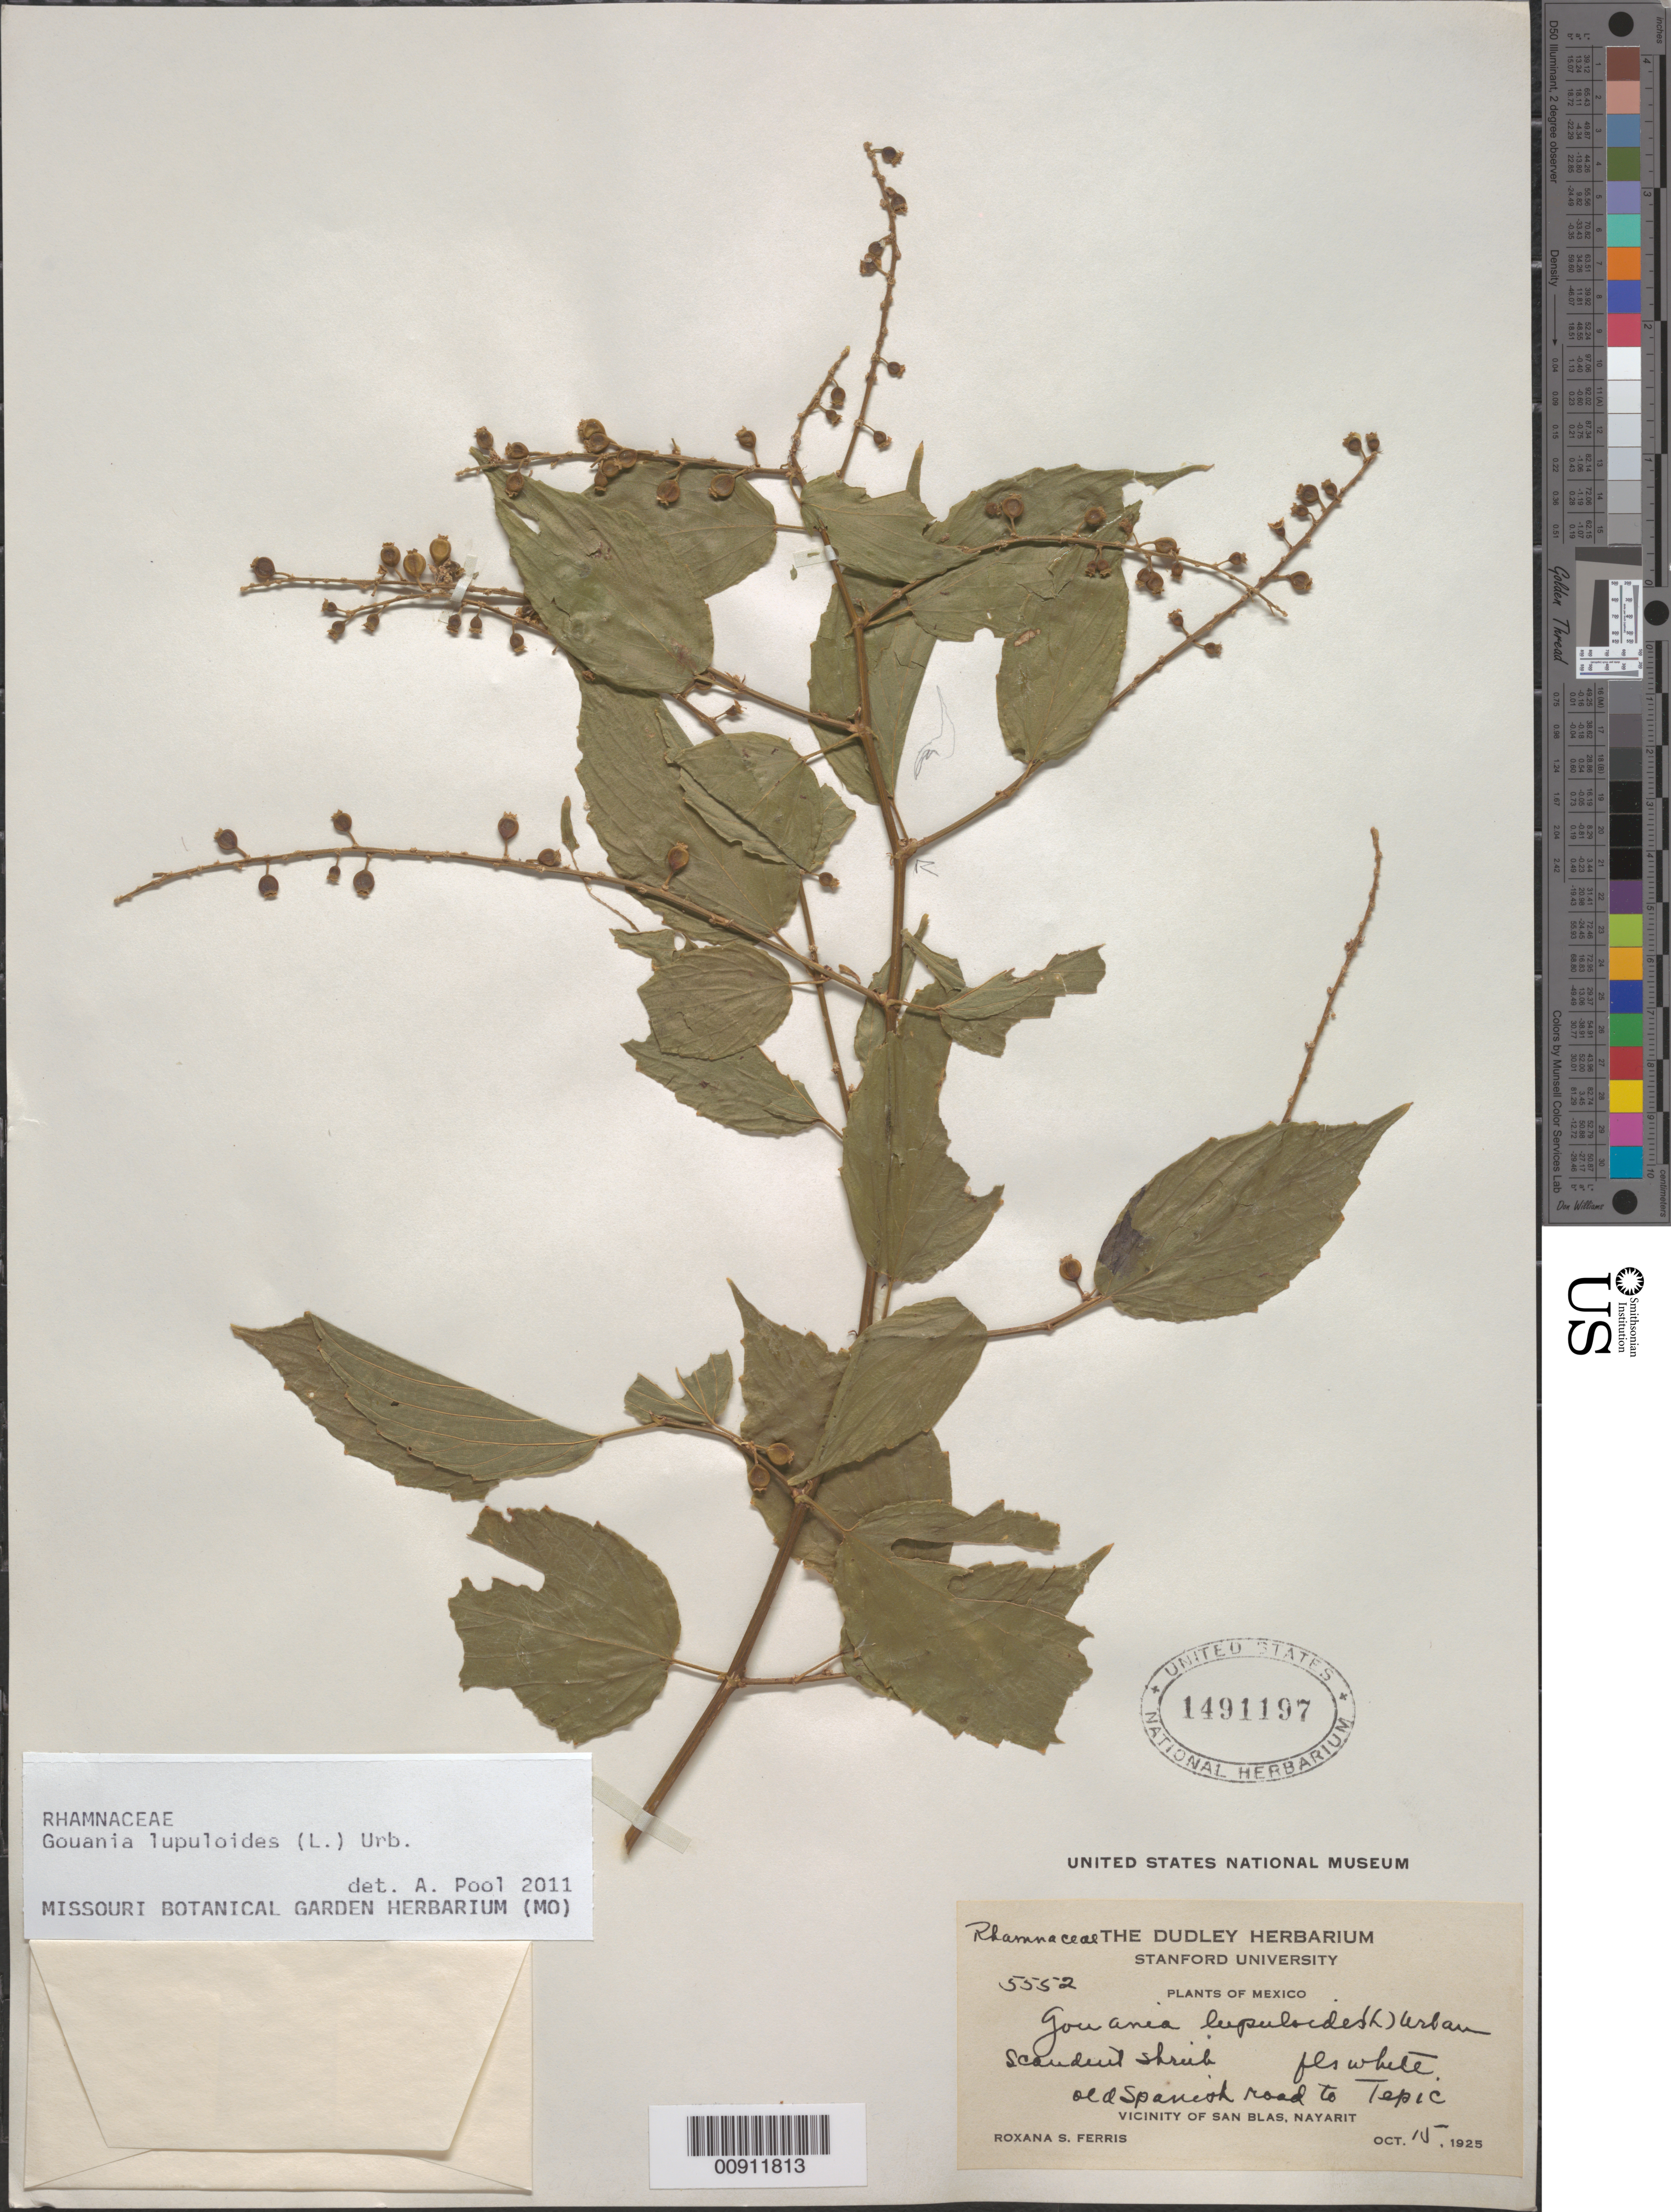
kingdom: Plantae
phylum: Tracheophyta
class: Magnoliopsida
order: Rosales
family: Rhamnaceae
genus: Gouania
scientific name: Gouania lupuloides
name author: (L.) Urb.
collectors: R. S. Ferris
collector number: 5552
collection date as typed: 15 Oct 1925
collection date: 1925-10-15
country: Mexico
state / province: Nayarit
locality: Old Spanish road to Tepic. Vicinity of San Blas, Nayarit.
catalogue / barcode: US 1491197